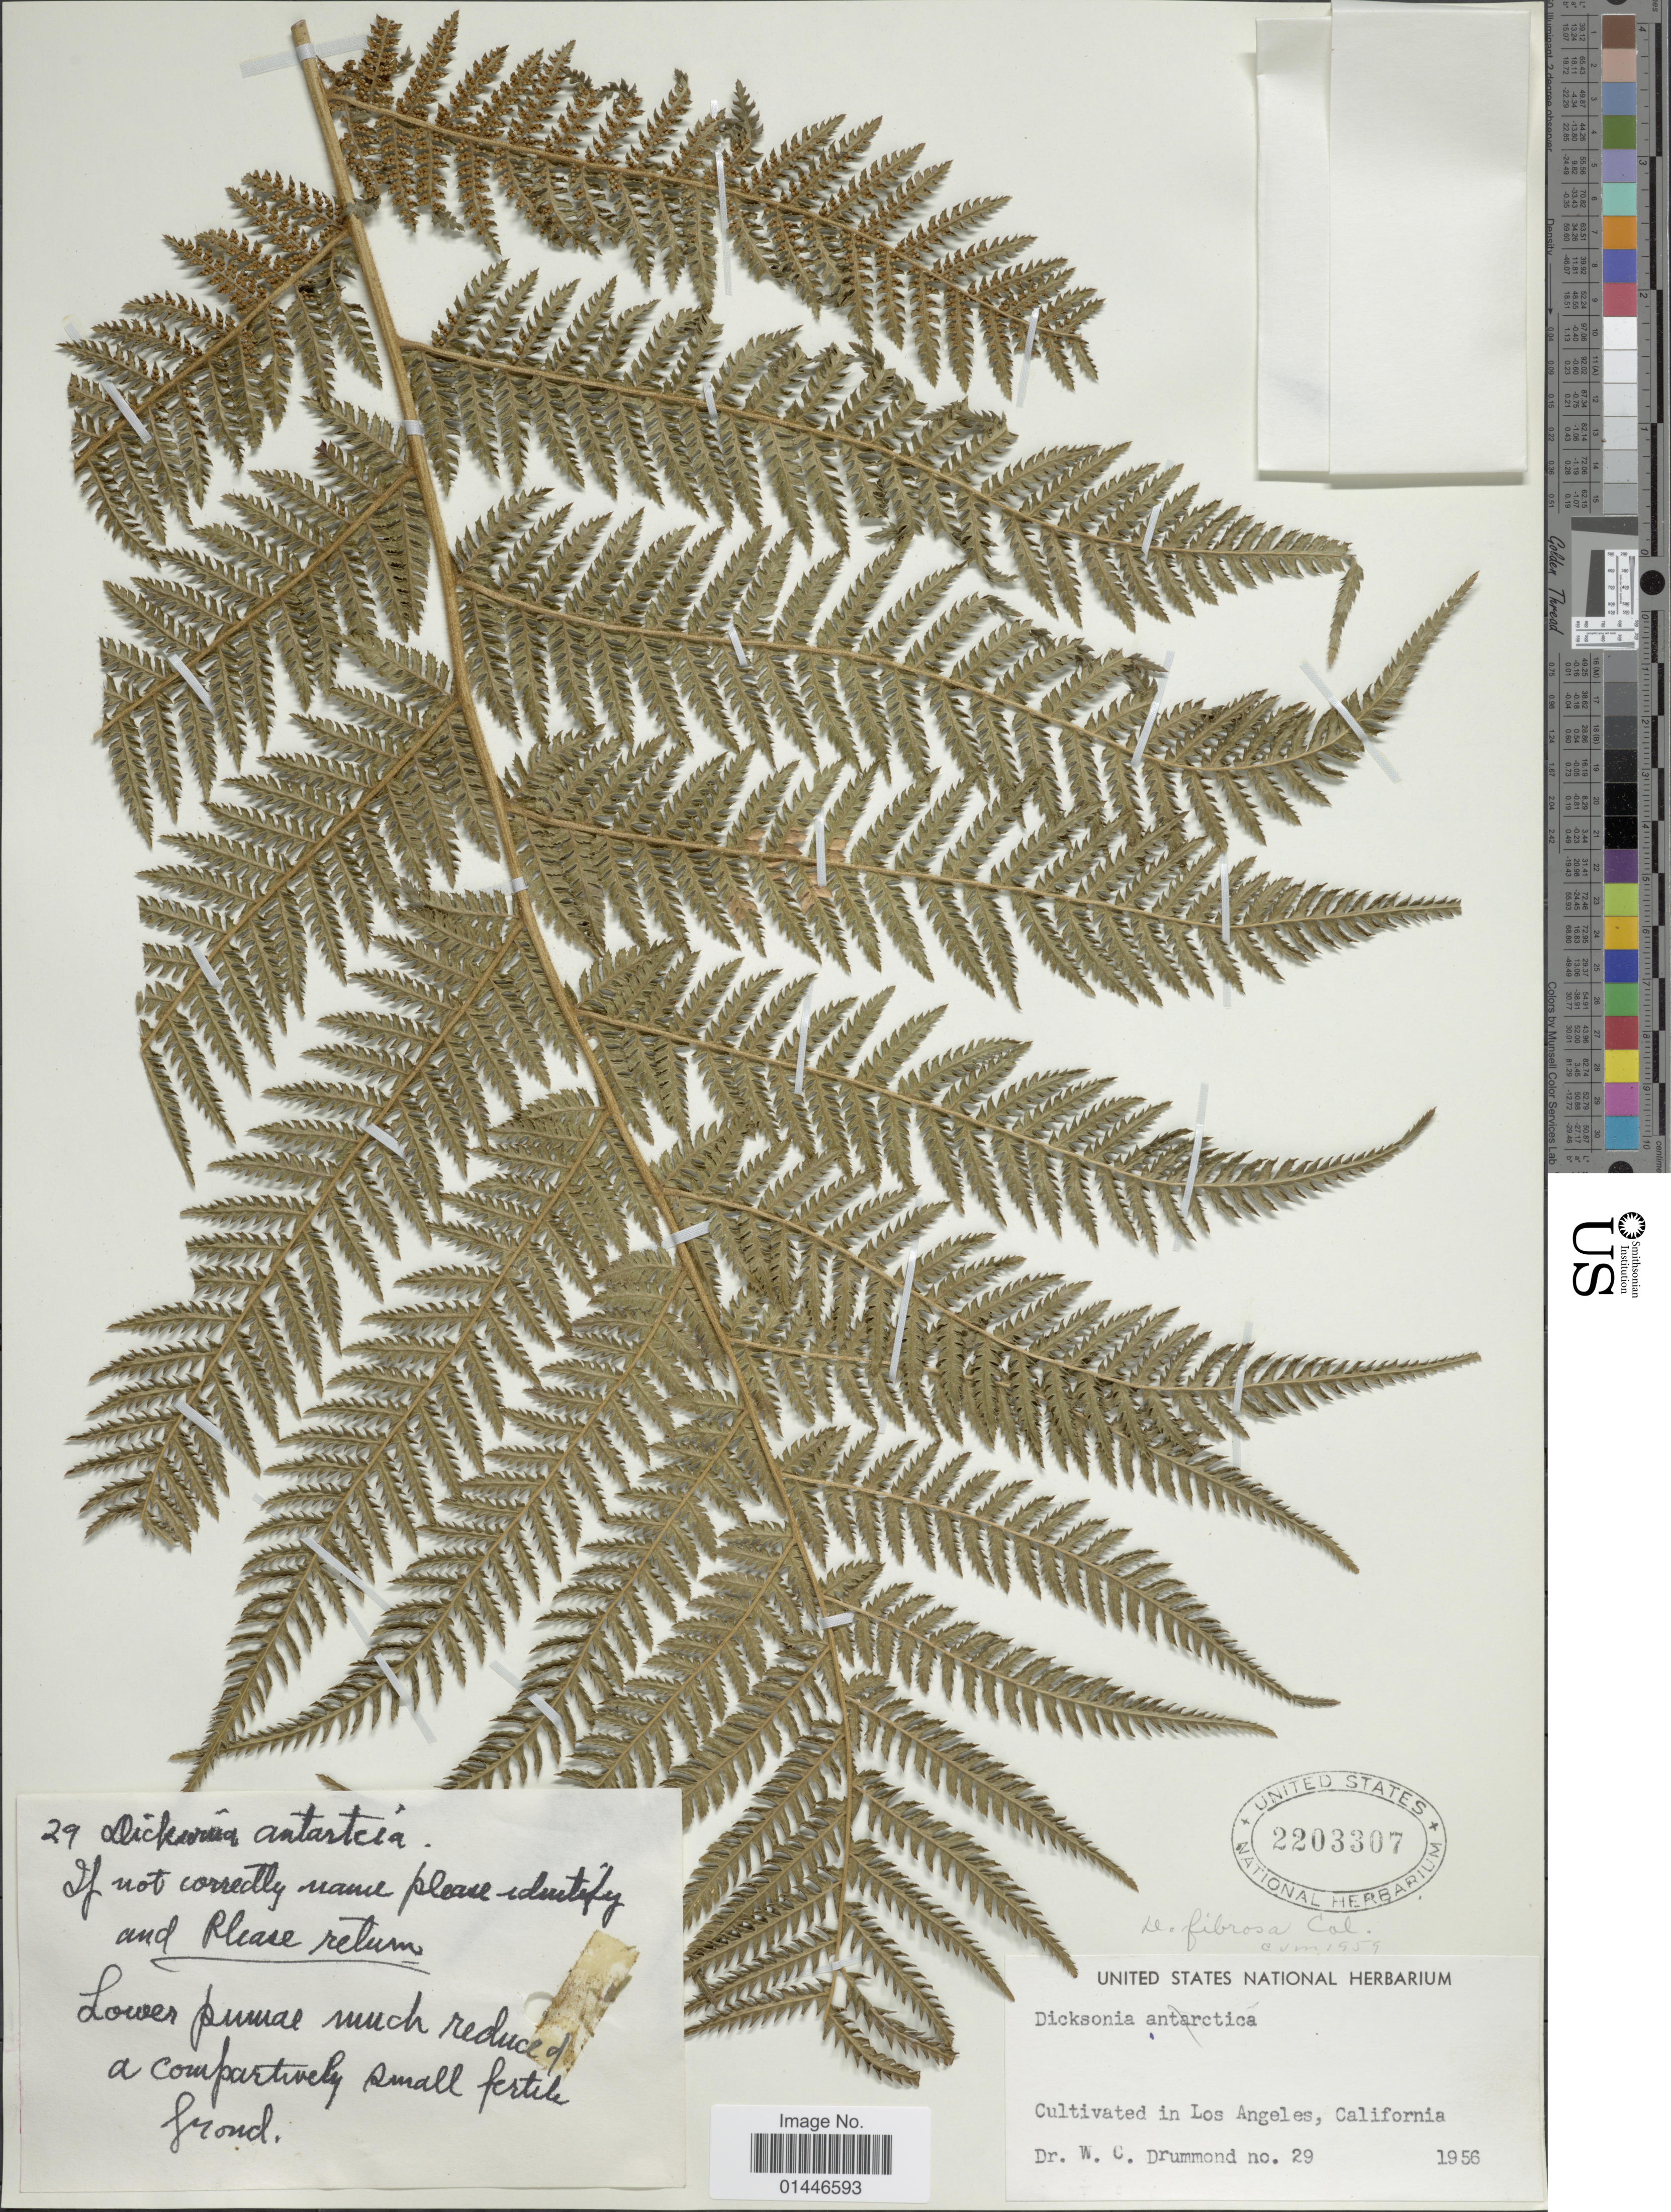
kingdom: Plantae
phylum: Tracheophyta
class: Polypodiopsida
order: Cyatheales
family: Dicksoniaceae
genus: Dicksonia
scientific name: Dicksonia fibrosa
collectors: W. Drummond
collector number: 29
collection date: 1956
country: United States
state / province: California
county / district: Los Angeles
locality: Los Angeles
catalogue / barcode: US 2203307